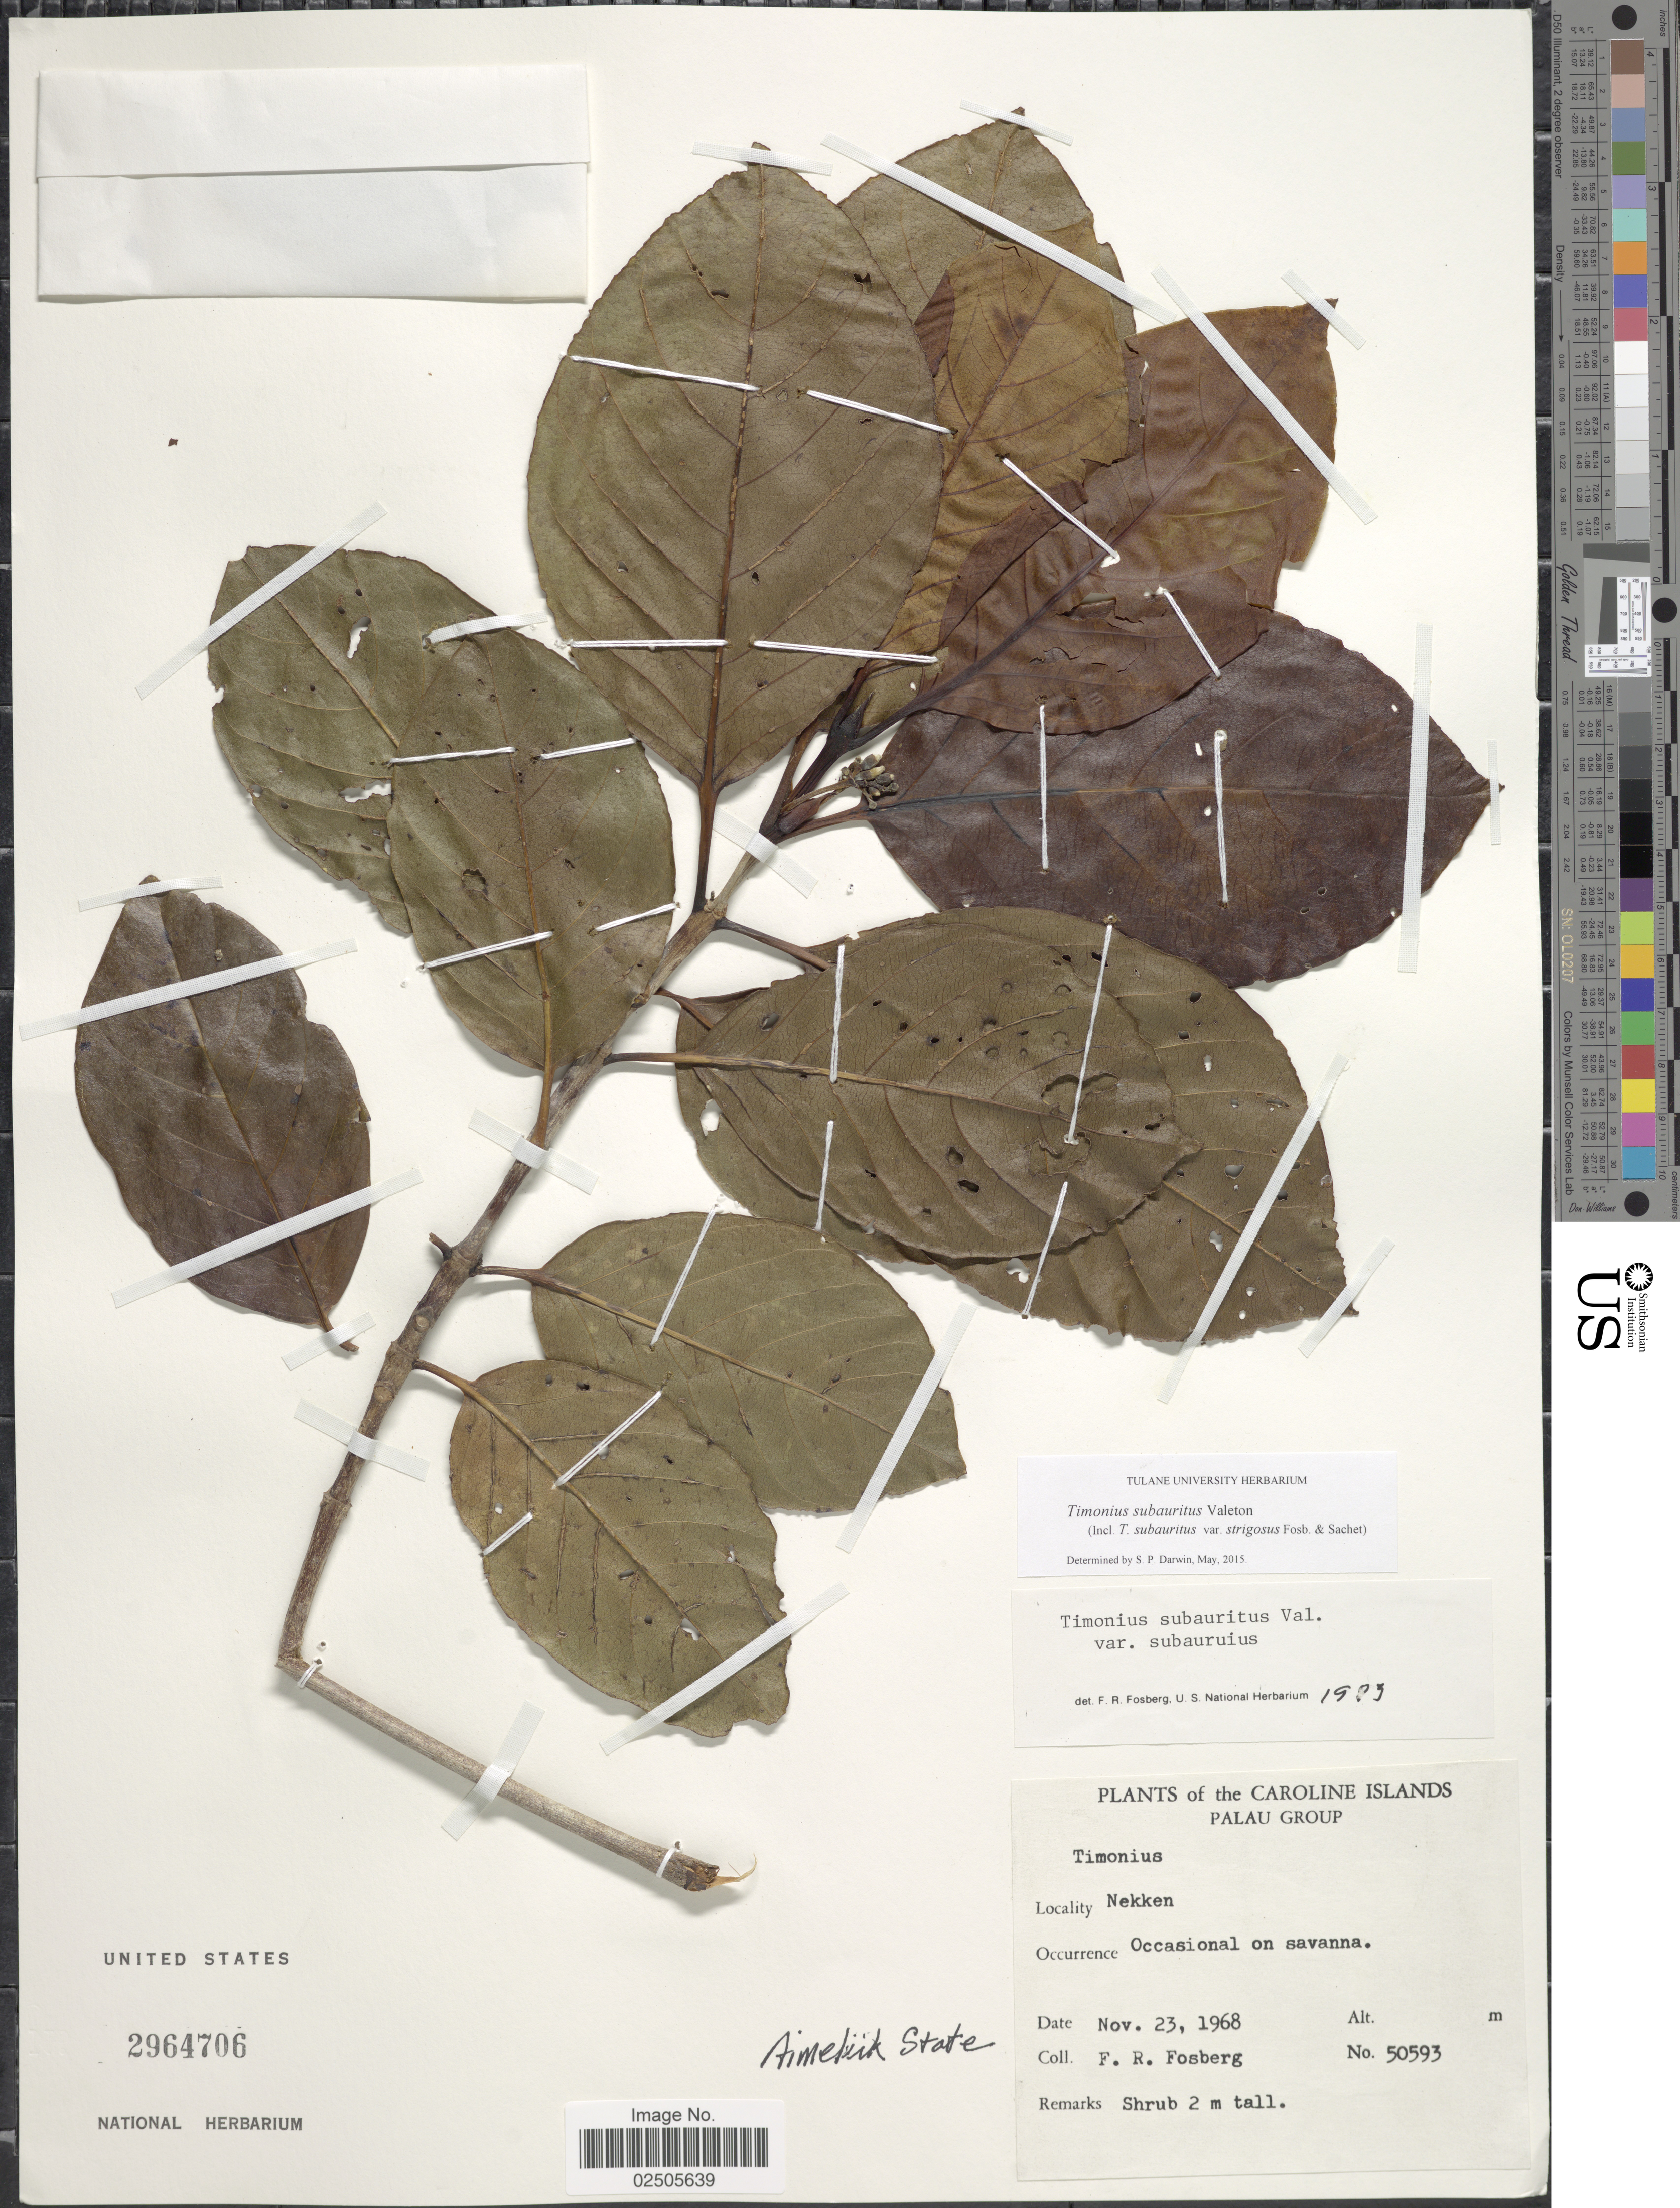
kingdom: Plantae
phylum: Tracheophyta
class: Magnoliopsida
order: Gentianales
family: Rubiaceae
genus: Timonius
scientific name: Timonius subauritus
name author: Valeton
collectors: F. R. Fosberg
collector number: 50593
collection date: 1968-11-23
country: Palau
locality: Caroline Islands, Palau Group, Nekken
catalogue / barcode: US 2964706